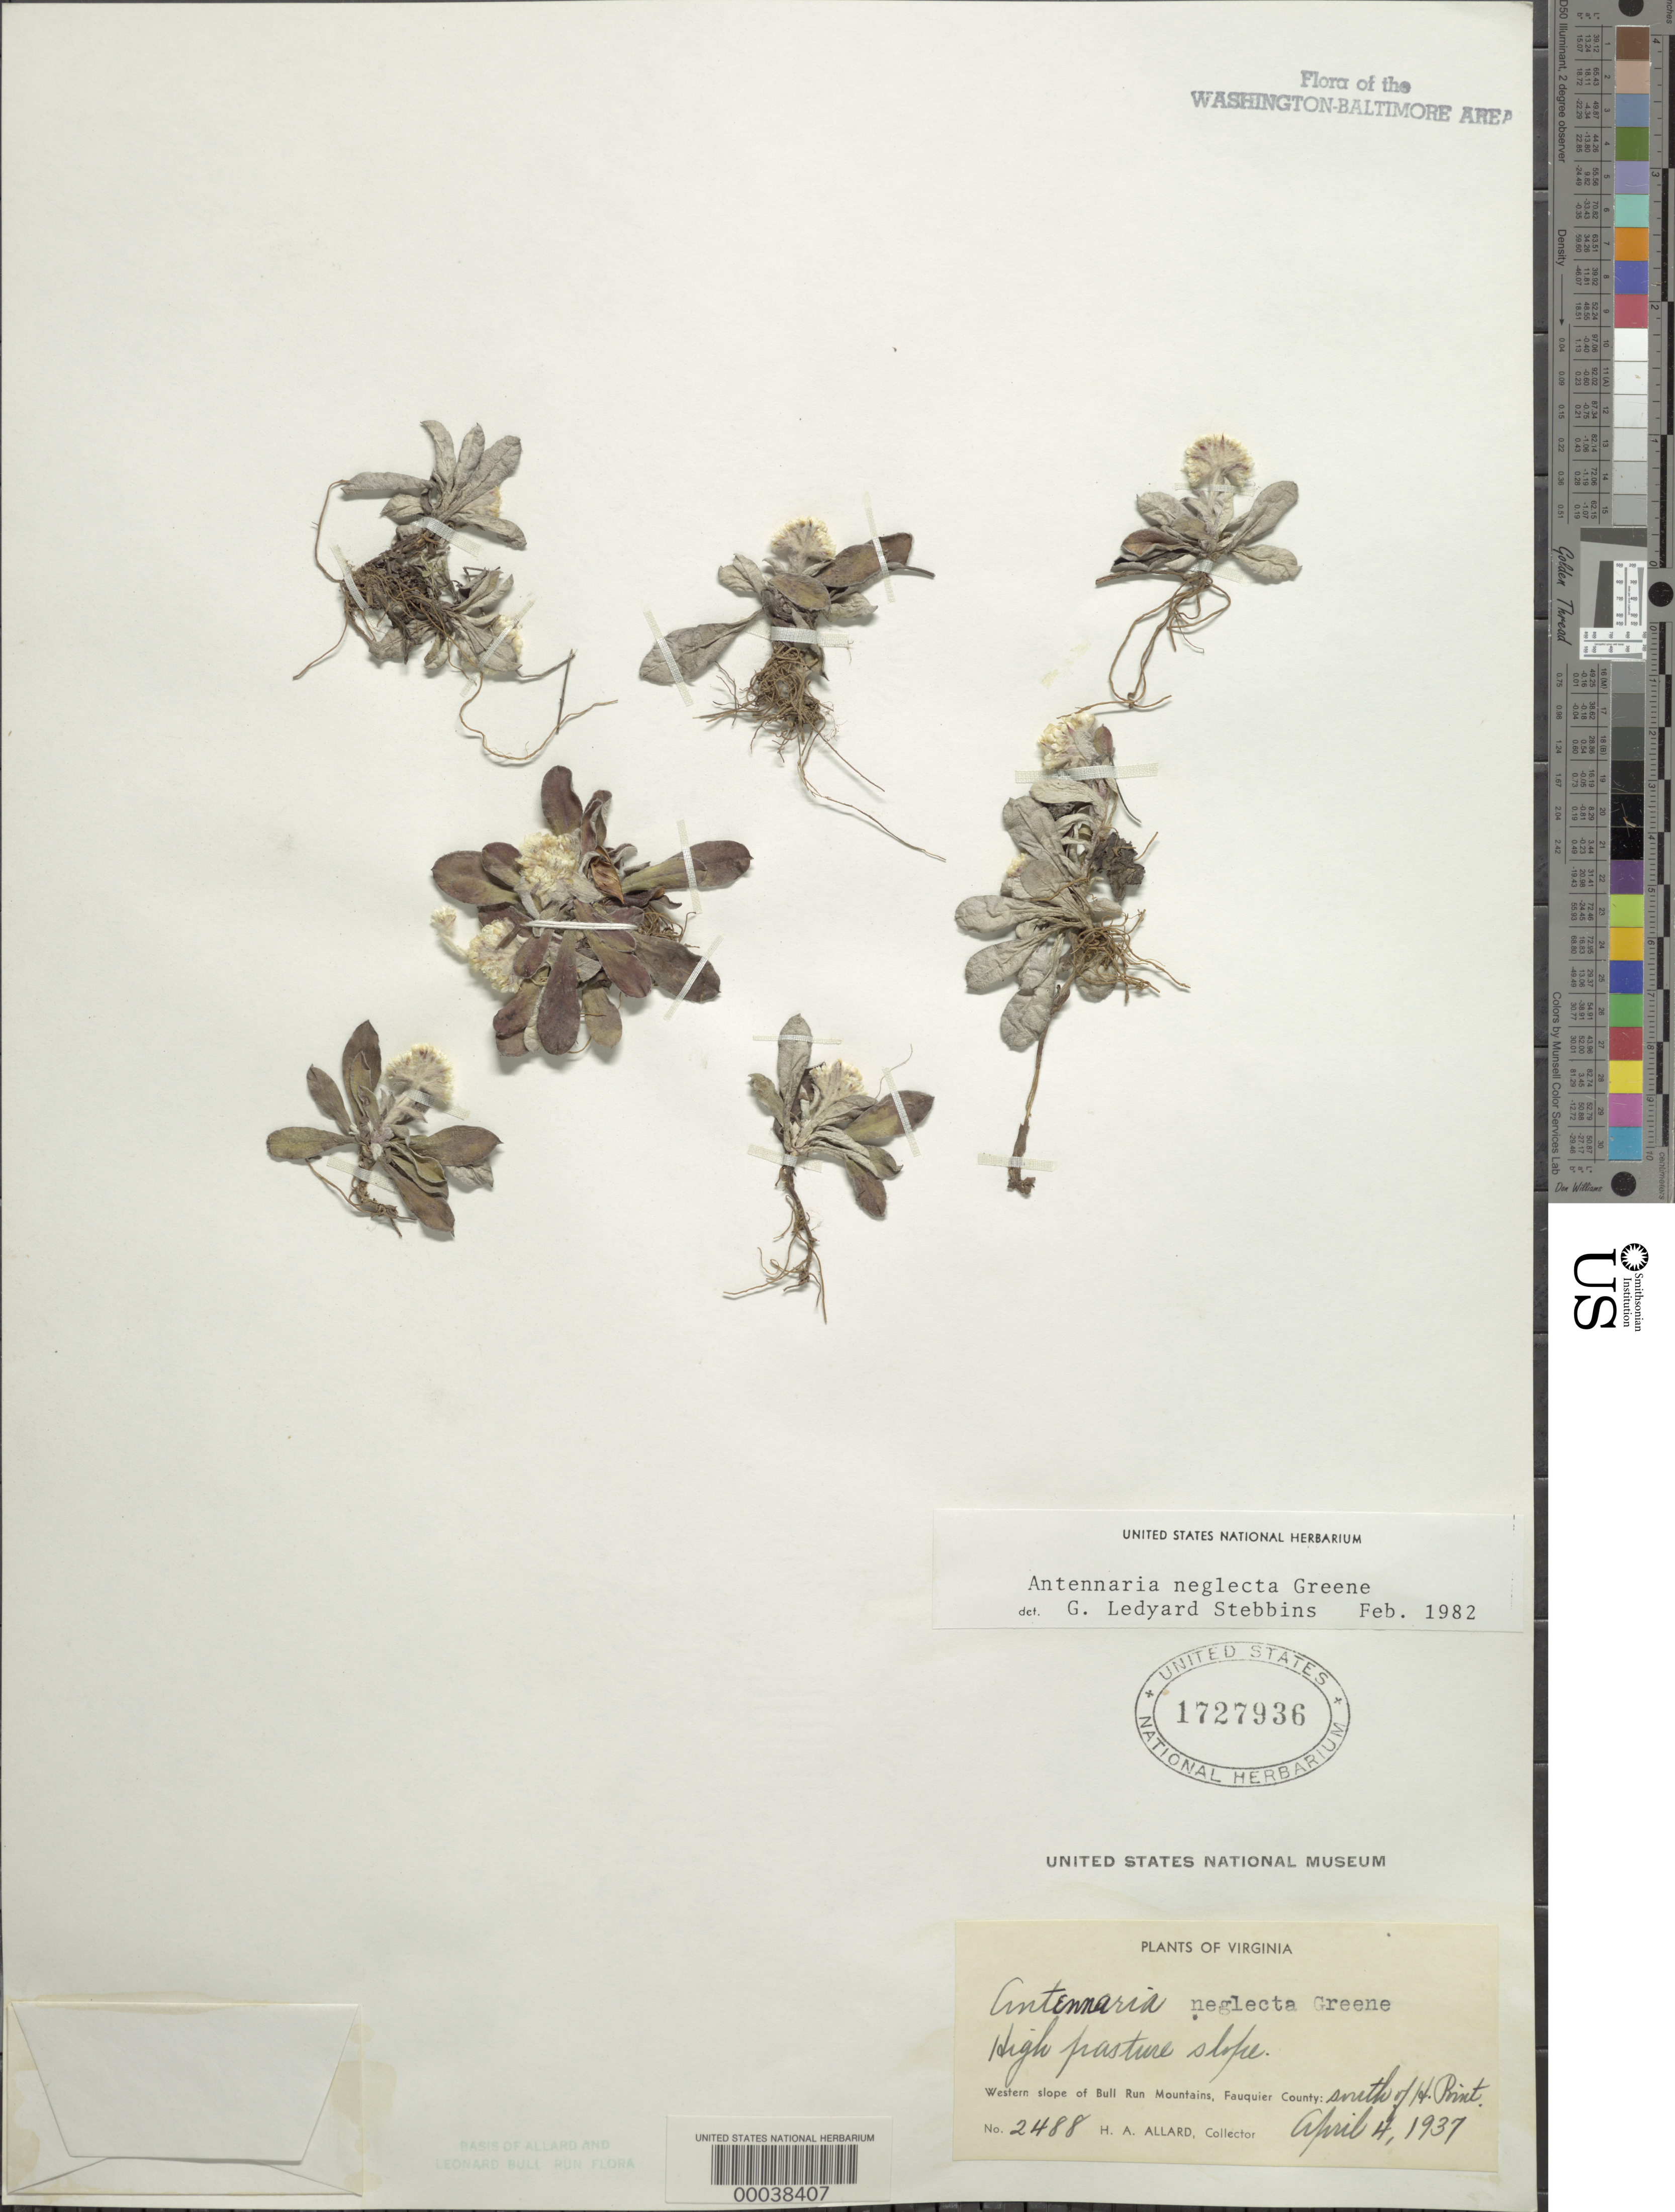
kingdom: Plantae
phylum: Tracheophyta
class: Magnoliopsida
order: Asterales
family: Asteraceae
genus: Antennaria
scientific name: Antennaria neglecta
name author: Greene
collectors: H. A. Allard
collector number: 2488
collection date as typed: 04 Apr 1937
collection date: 1937-04-04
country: United States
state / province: Virginia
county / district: Fauquier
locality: South of High Point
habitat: High pasture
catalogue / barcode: US 1727936